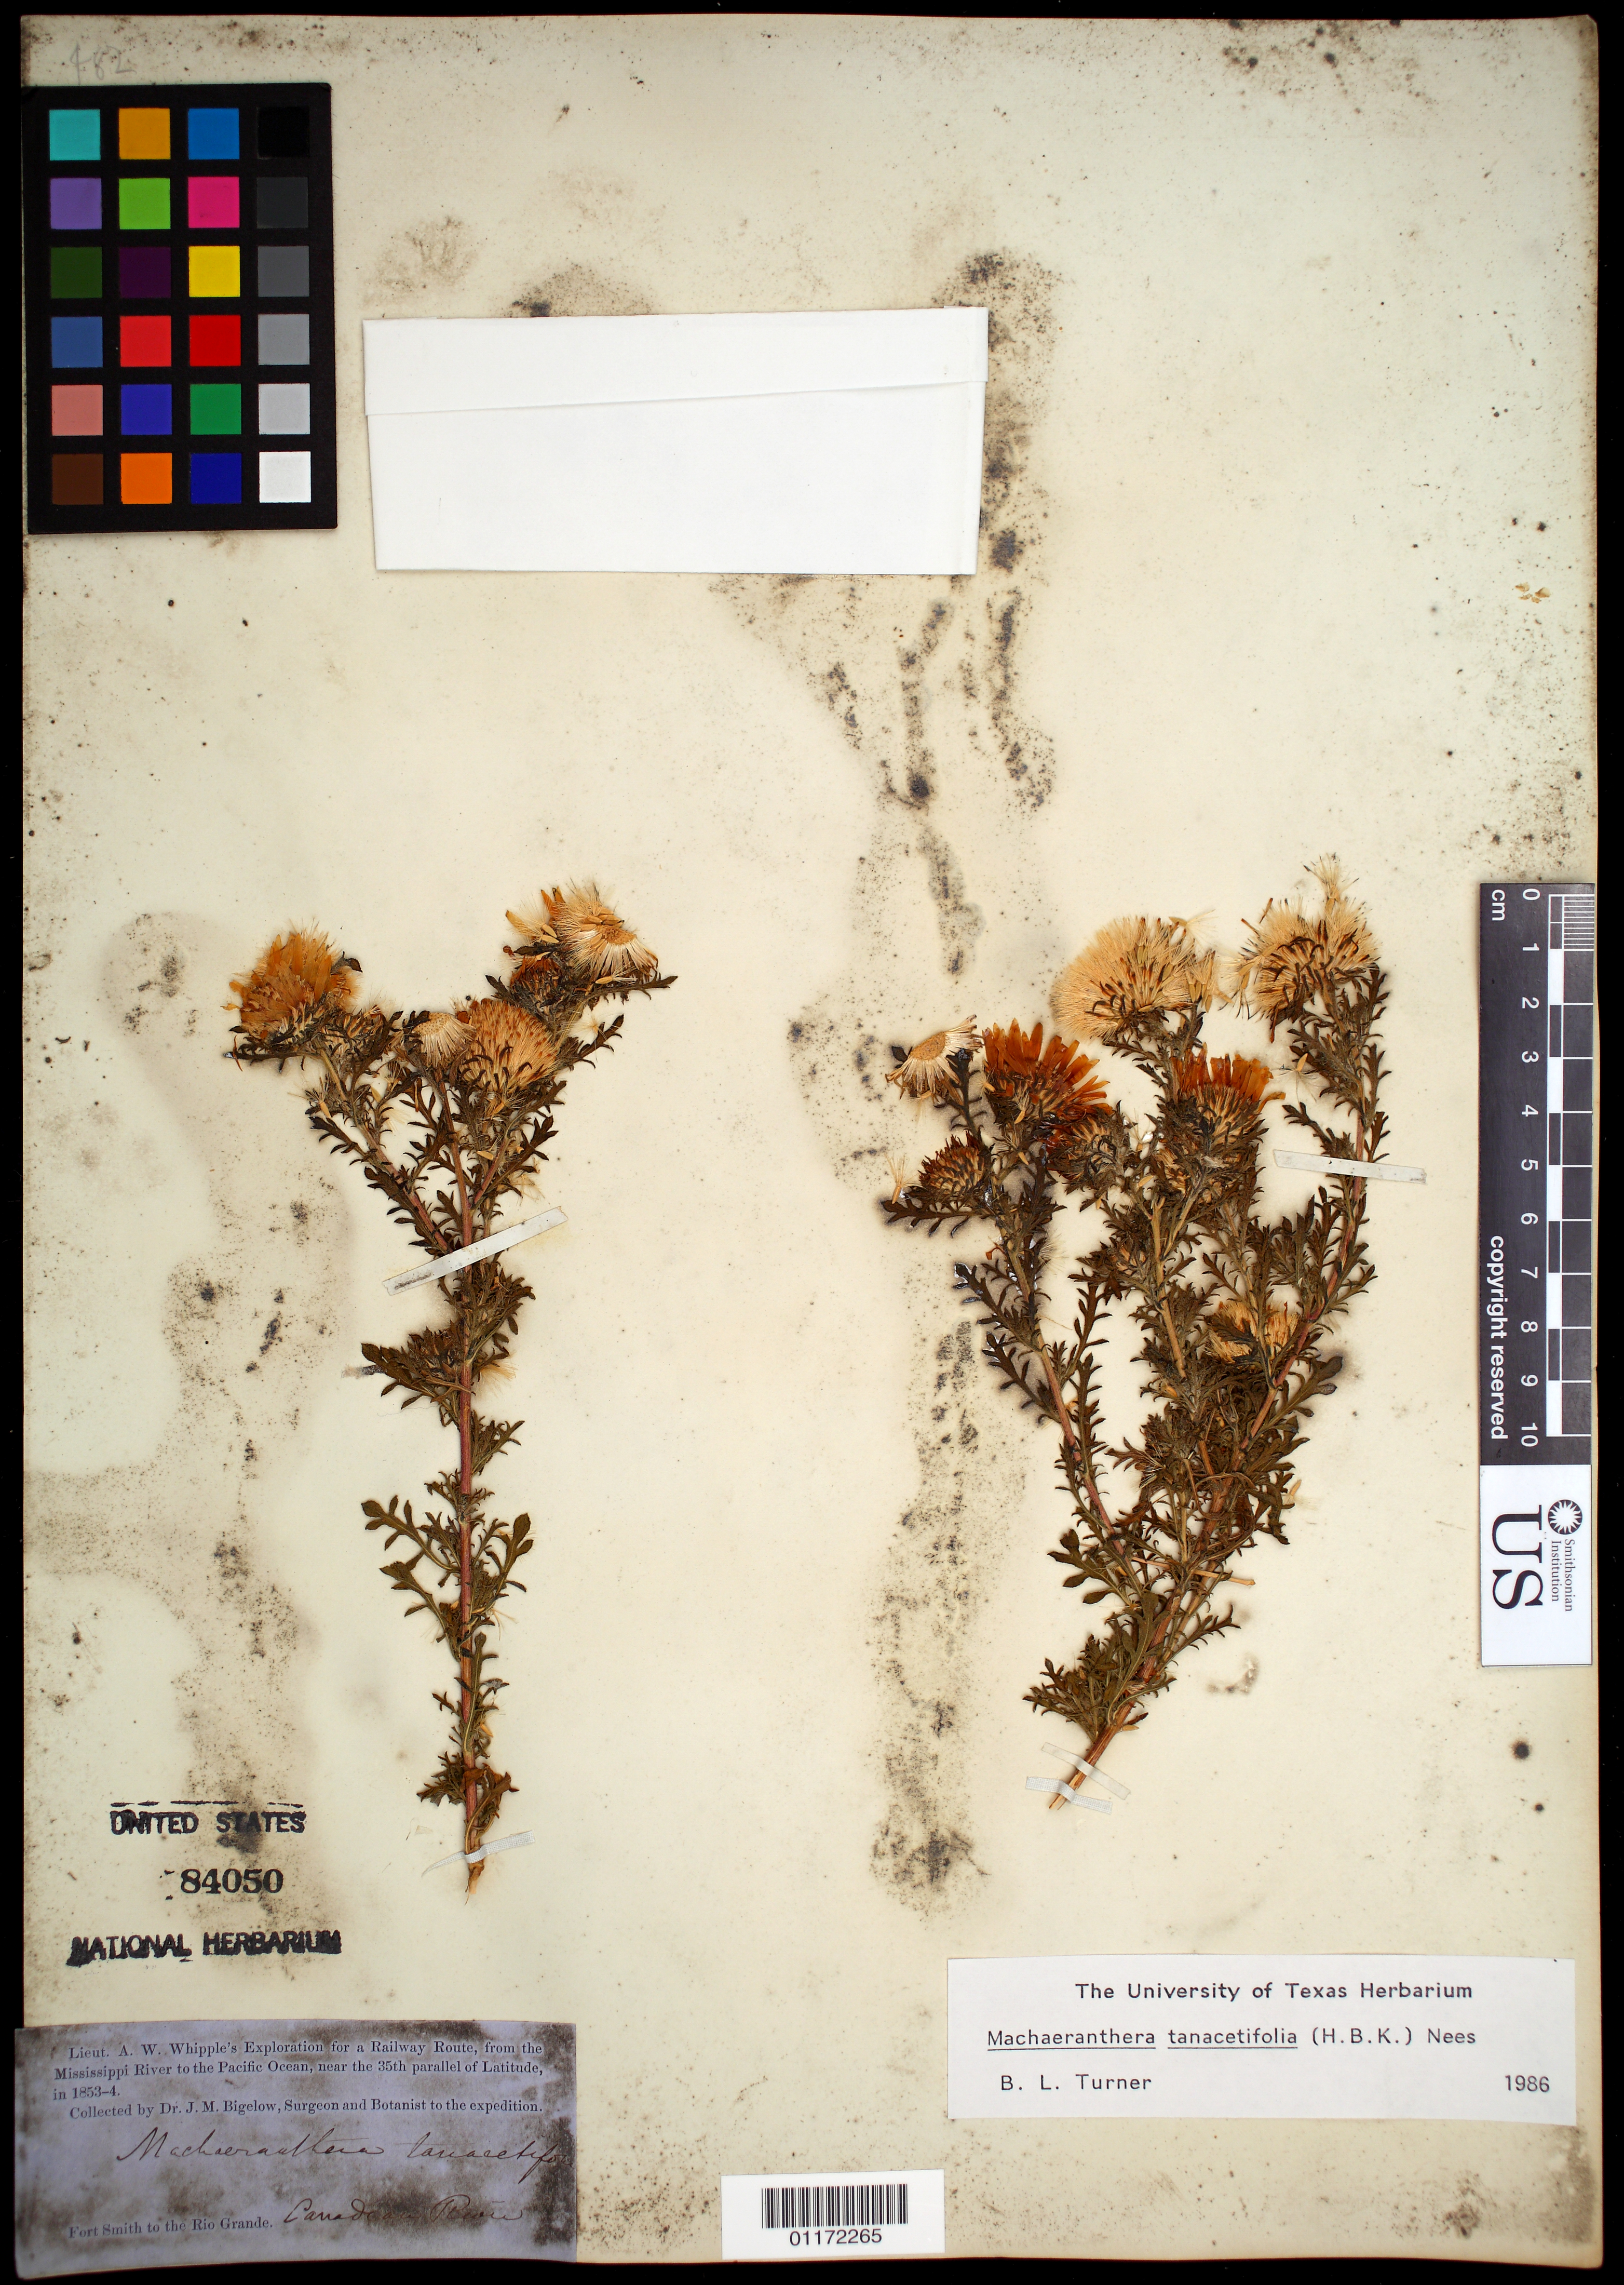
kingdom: Plantae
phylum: Tracheophyta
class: Magnoliopsida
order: Asterales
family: Asteraceae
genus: Machaeranthera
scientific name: Machaeranthera tanacetifolia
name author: (Kunth) Nees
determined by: Turner, B. L.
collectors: J. M. Bigelow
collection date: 1853/1854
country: United States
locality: on the Canadian River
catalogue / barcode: US 84050